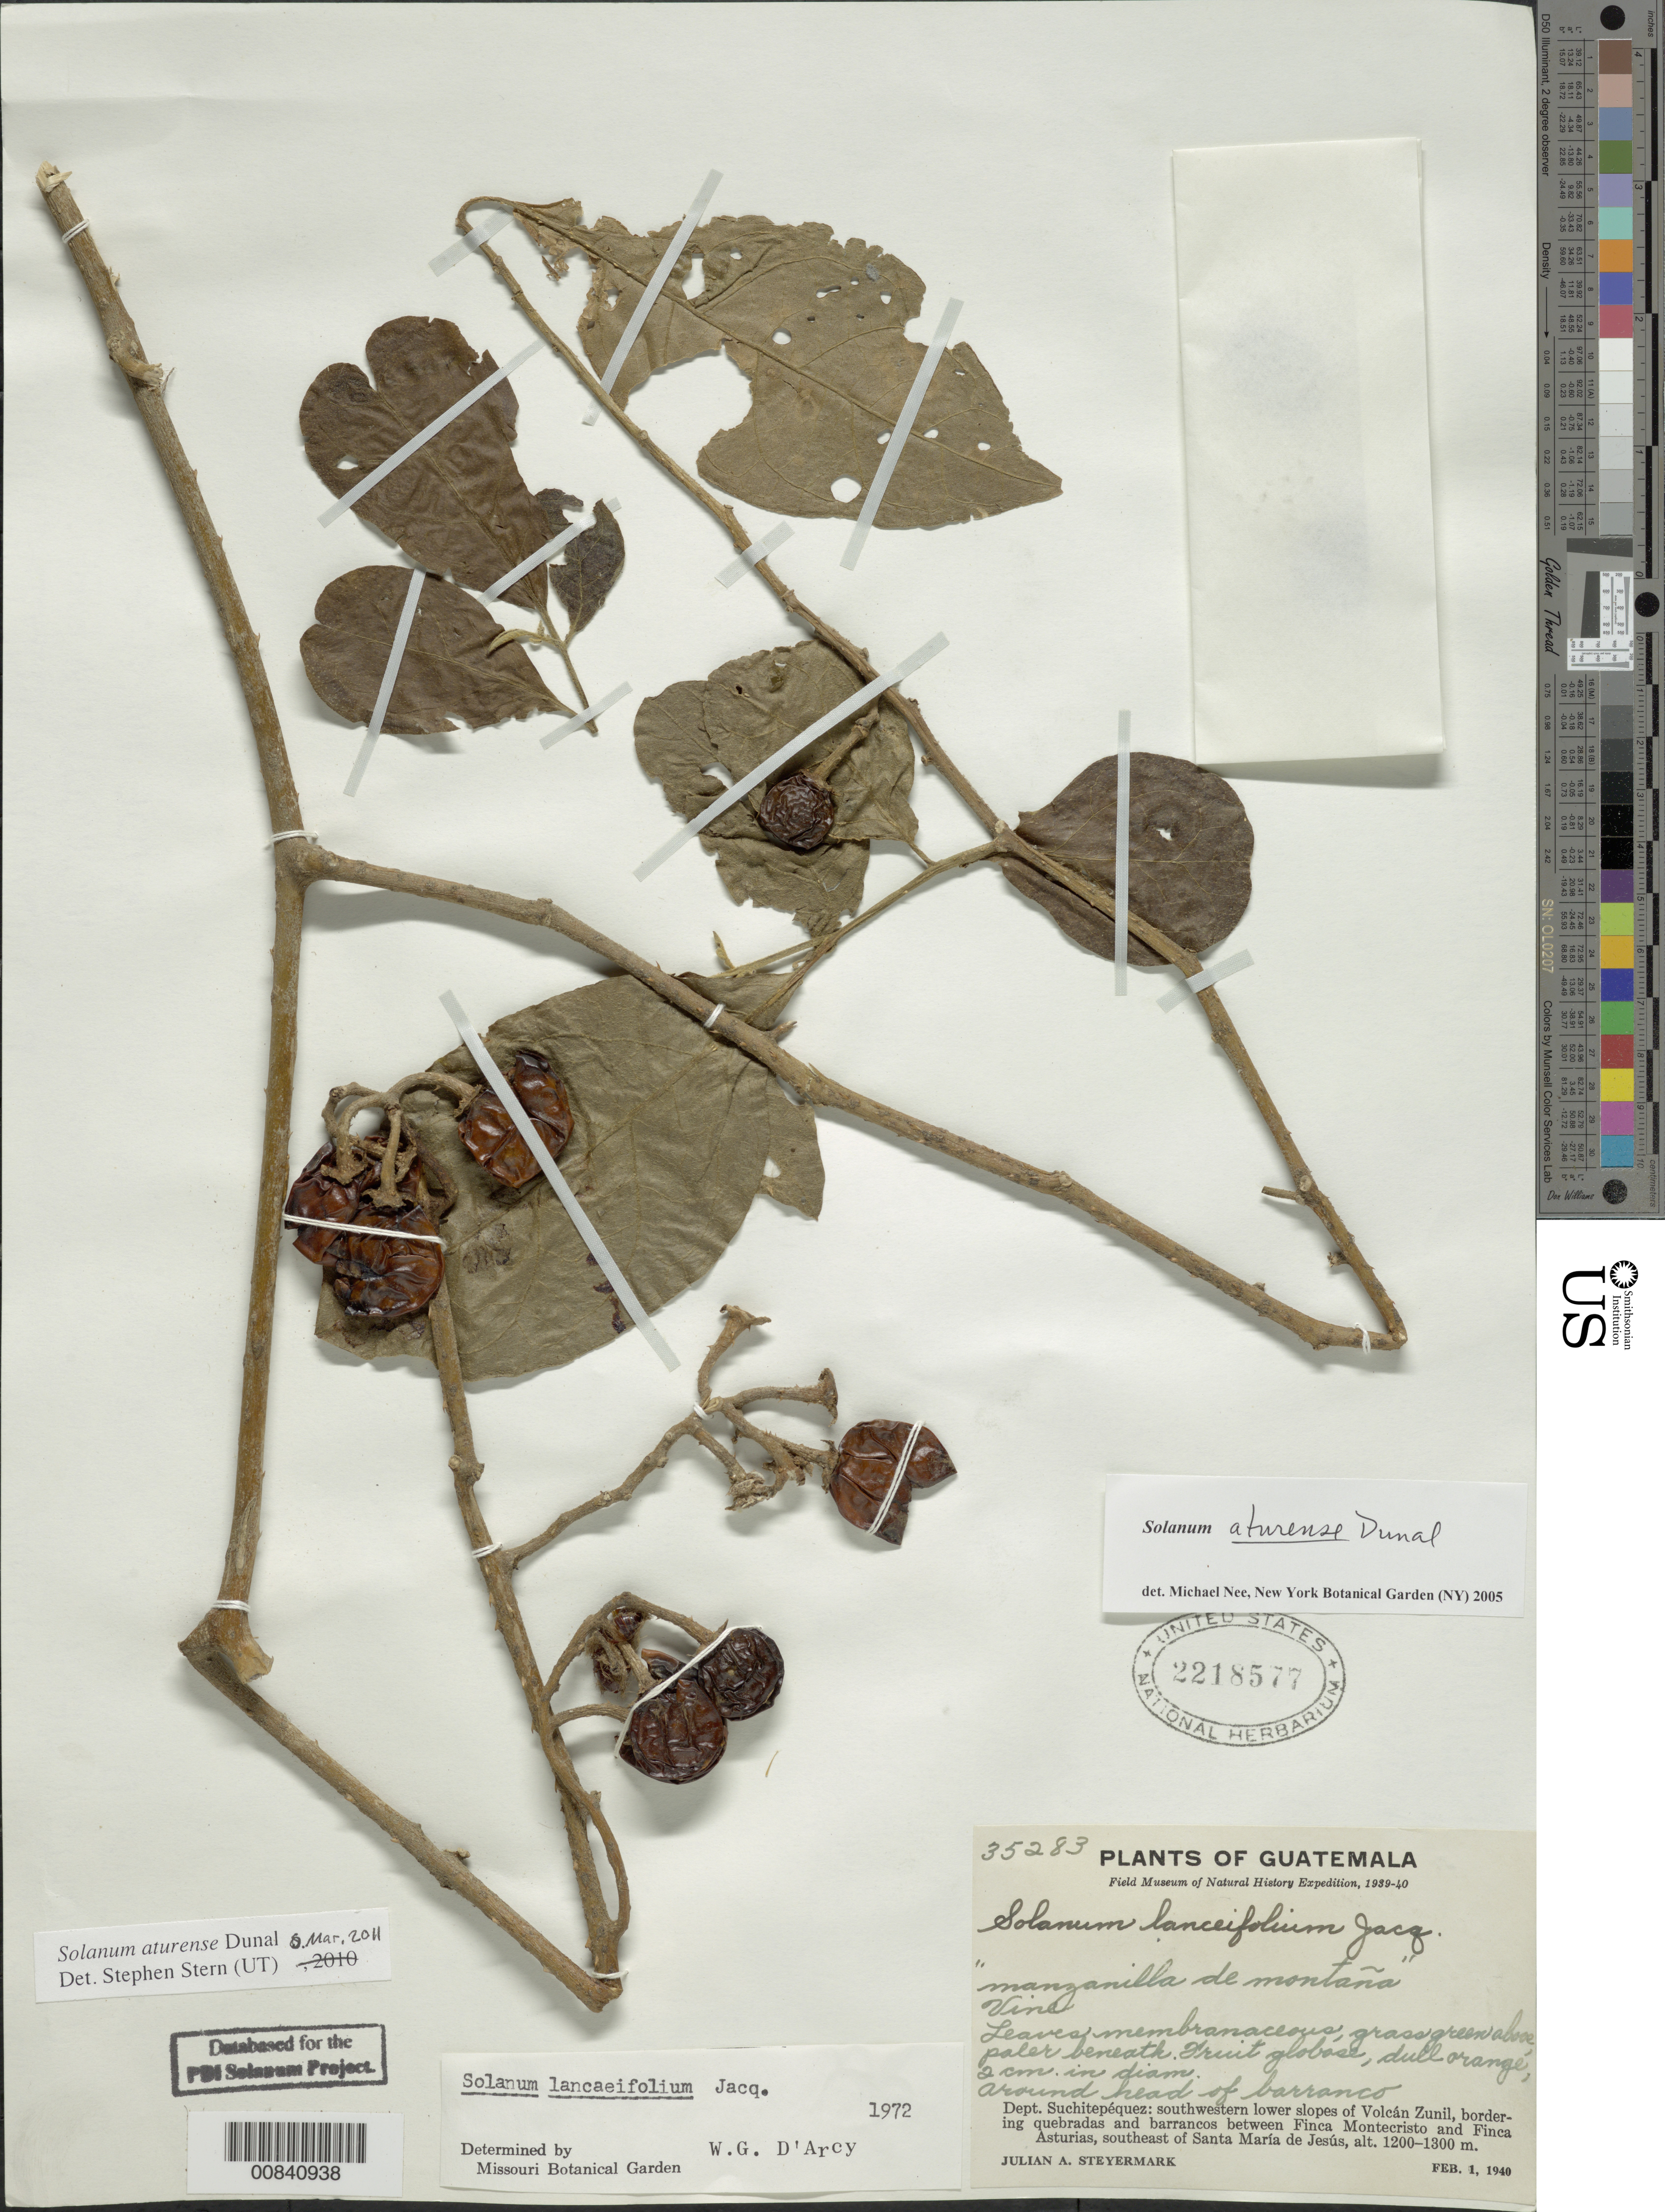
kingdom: Plantae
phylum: Tracheophyta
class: Magnoliopsida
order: Solanales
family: Solanaceae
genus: Solanum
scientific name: Solanum aturense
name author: Dunal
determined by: Nee, Michael H.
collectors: J. Steyermark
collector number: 35283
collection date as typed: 1 Feb 1940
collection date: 1940-02-01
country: Guatemala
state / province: Suchitepéquez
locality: Southwestern lower slopes of Volcán Zunil, bordering quebradas and barrancos between Finca Montecristo and Finca Asturias, SE of Santa Maria de Jesus.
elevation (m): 1200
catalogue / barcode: US 2218577